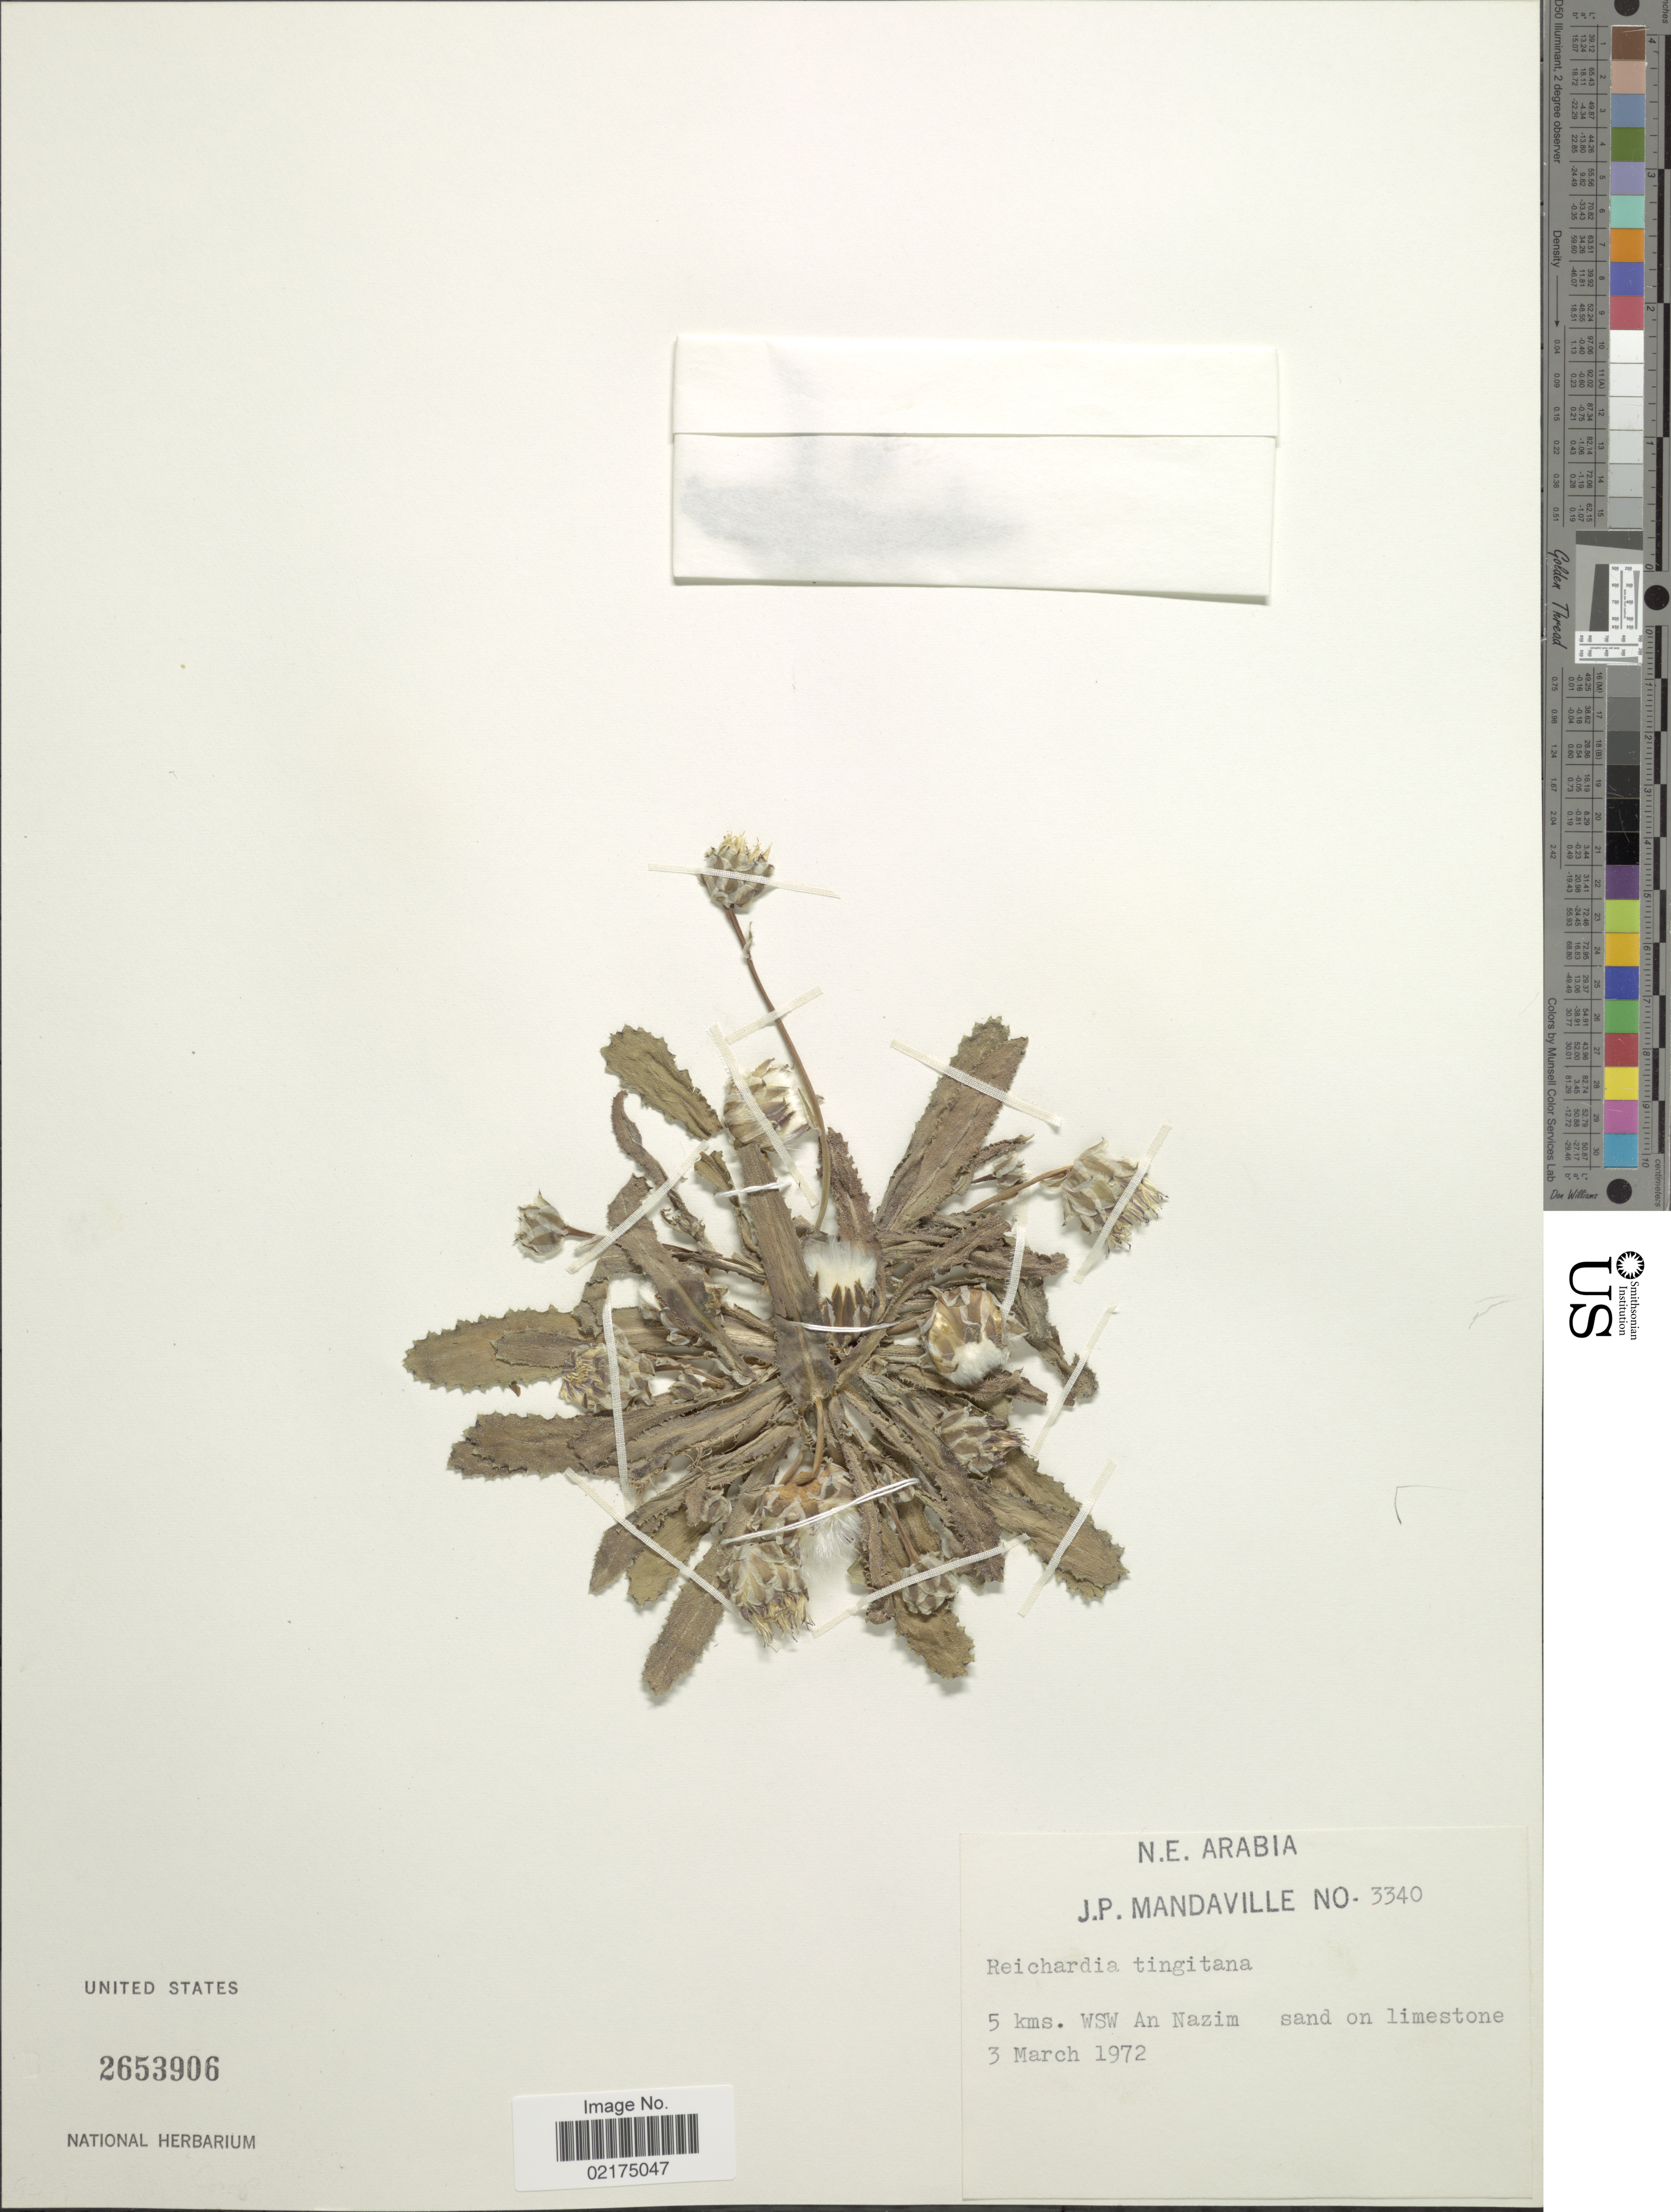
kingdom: Plantae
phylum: Tracheophyta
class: Magnoliopsida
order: Asterales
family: Asteraceae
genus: Reichardia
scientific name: Reichardia tingitana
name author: (L.) Roth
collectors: J. Mandaville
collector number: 3340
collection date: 1972-03-03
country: Saudi Arabia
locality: N.E. Arrabia, 5 kms. WSW An Nazim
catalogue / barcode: US 2653906